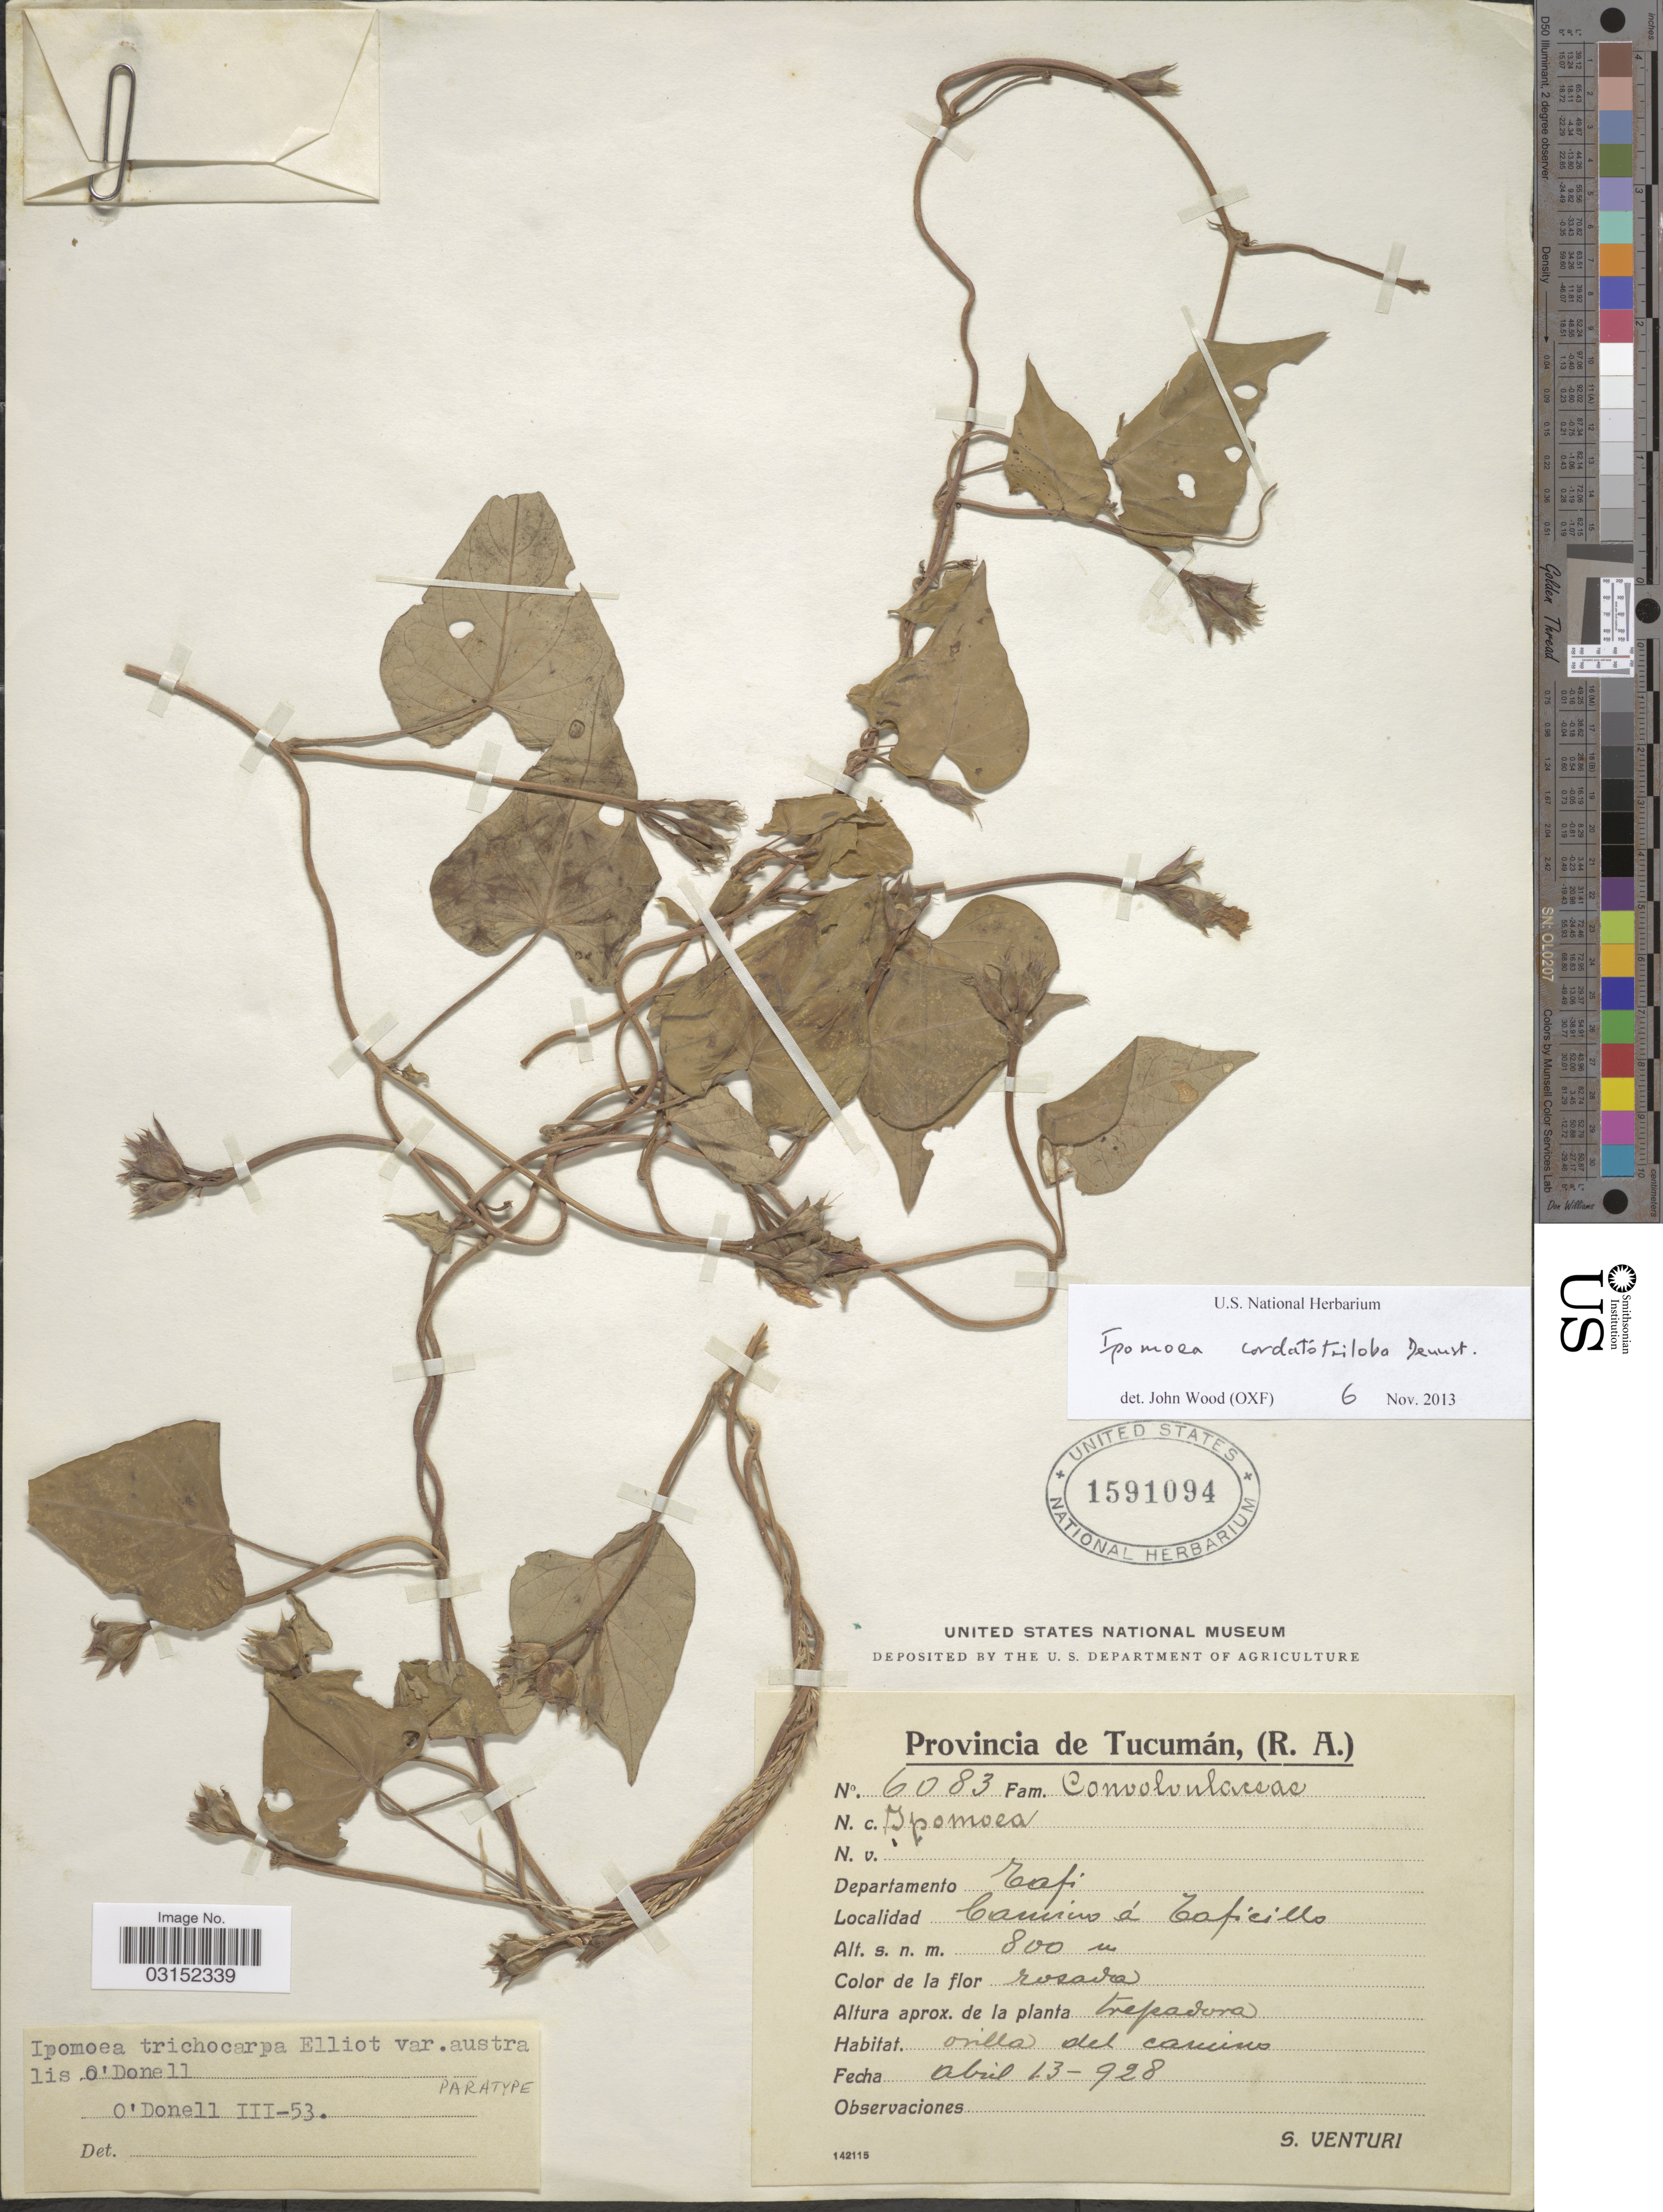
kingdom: Plantae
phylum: Tracheophyta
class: Magnoliopsida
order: Solanales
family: Convolvulaceae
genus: Ipomoea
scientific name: Ipomoea cordatotriloba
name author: Dennst.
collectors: S. Venturi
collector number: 6083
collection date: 1928-04-13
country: Argentina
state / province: Tucuman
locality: Provincia de Tucumán, (R.A.) Departamento Tafi, Camino á Taficillo.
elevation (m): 800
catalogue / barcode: US 1591094